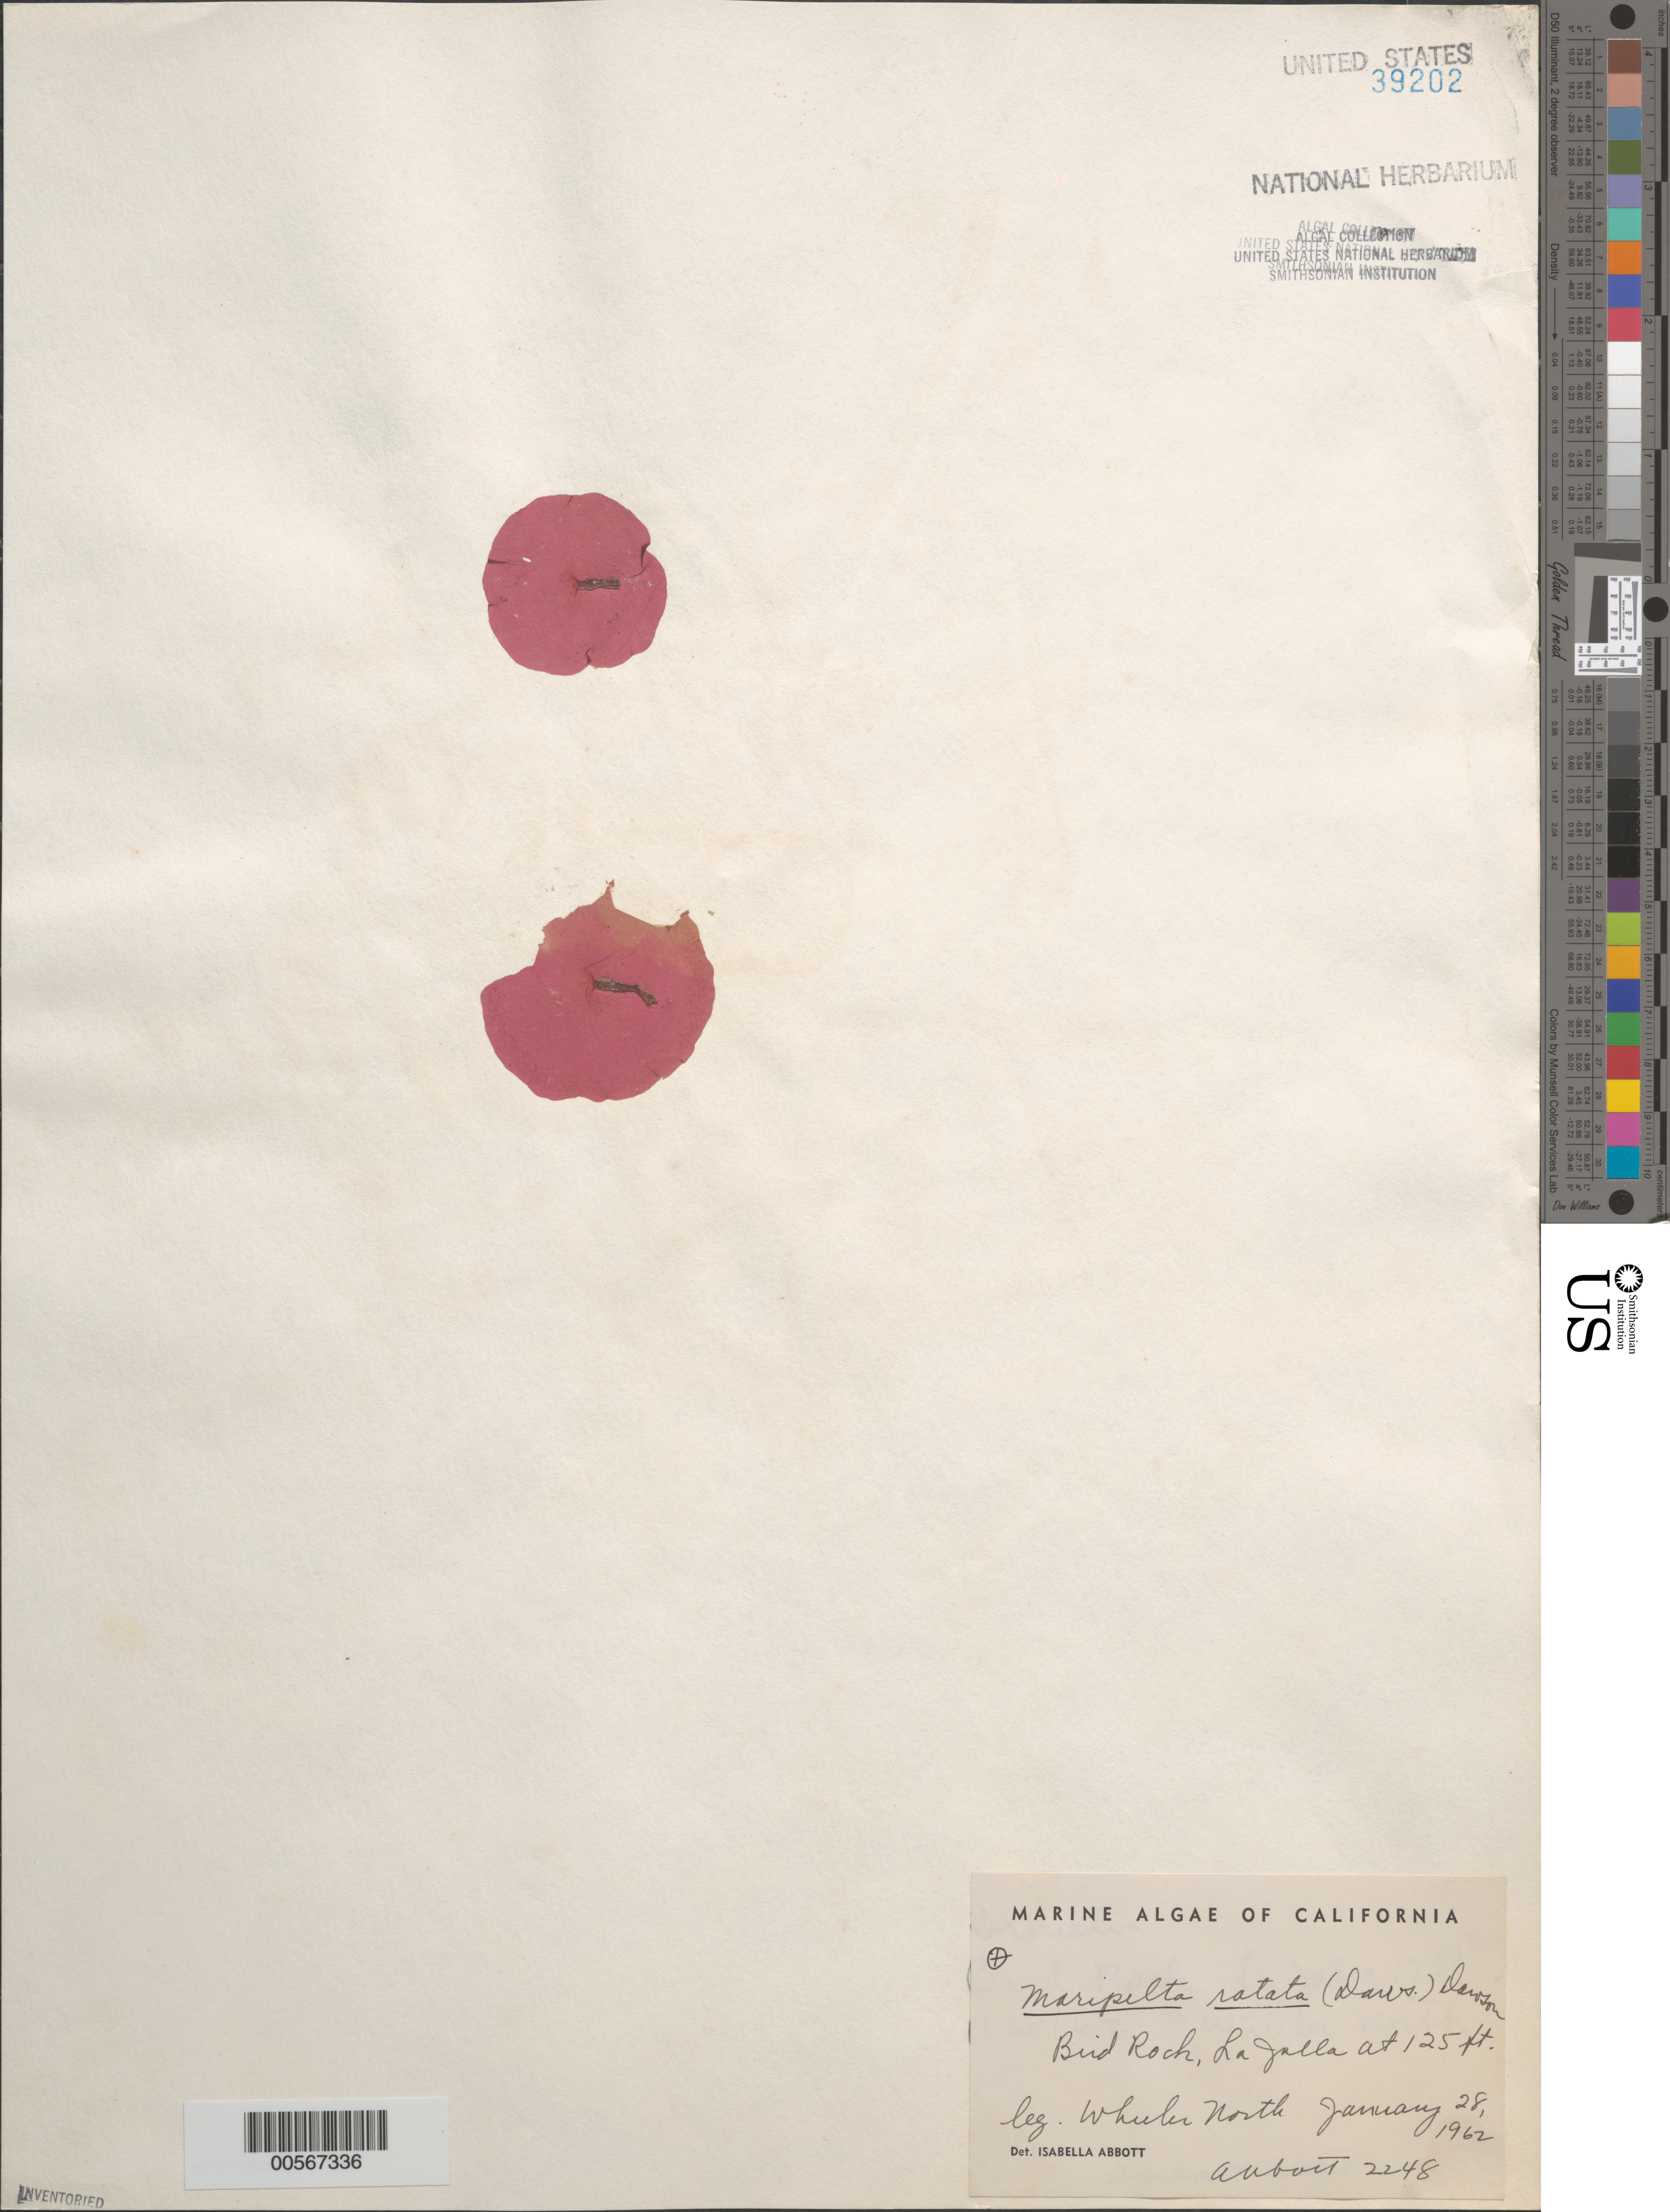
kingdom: Plantae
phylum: Rhodophyta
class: Florideophyceae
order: Rhodymeniales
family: Rhodymeniaceae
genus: Maripelta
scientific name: Maripelta rotata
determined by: Abbott, Isabella A.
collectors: W. North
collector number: IAA 2248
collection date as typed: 28 Jan 1962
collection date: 1962-01-28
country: United States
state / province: California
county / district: San Diego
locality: Bird Rock, La Jolla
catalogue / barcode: US 39202